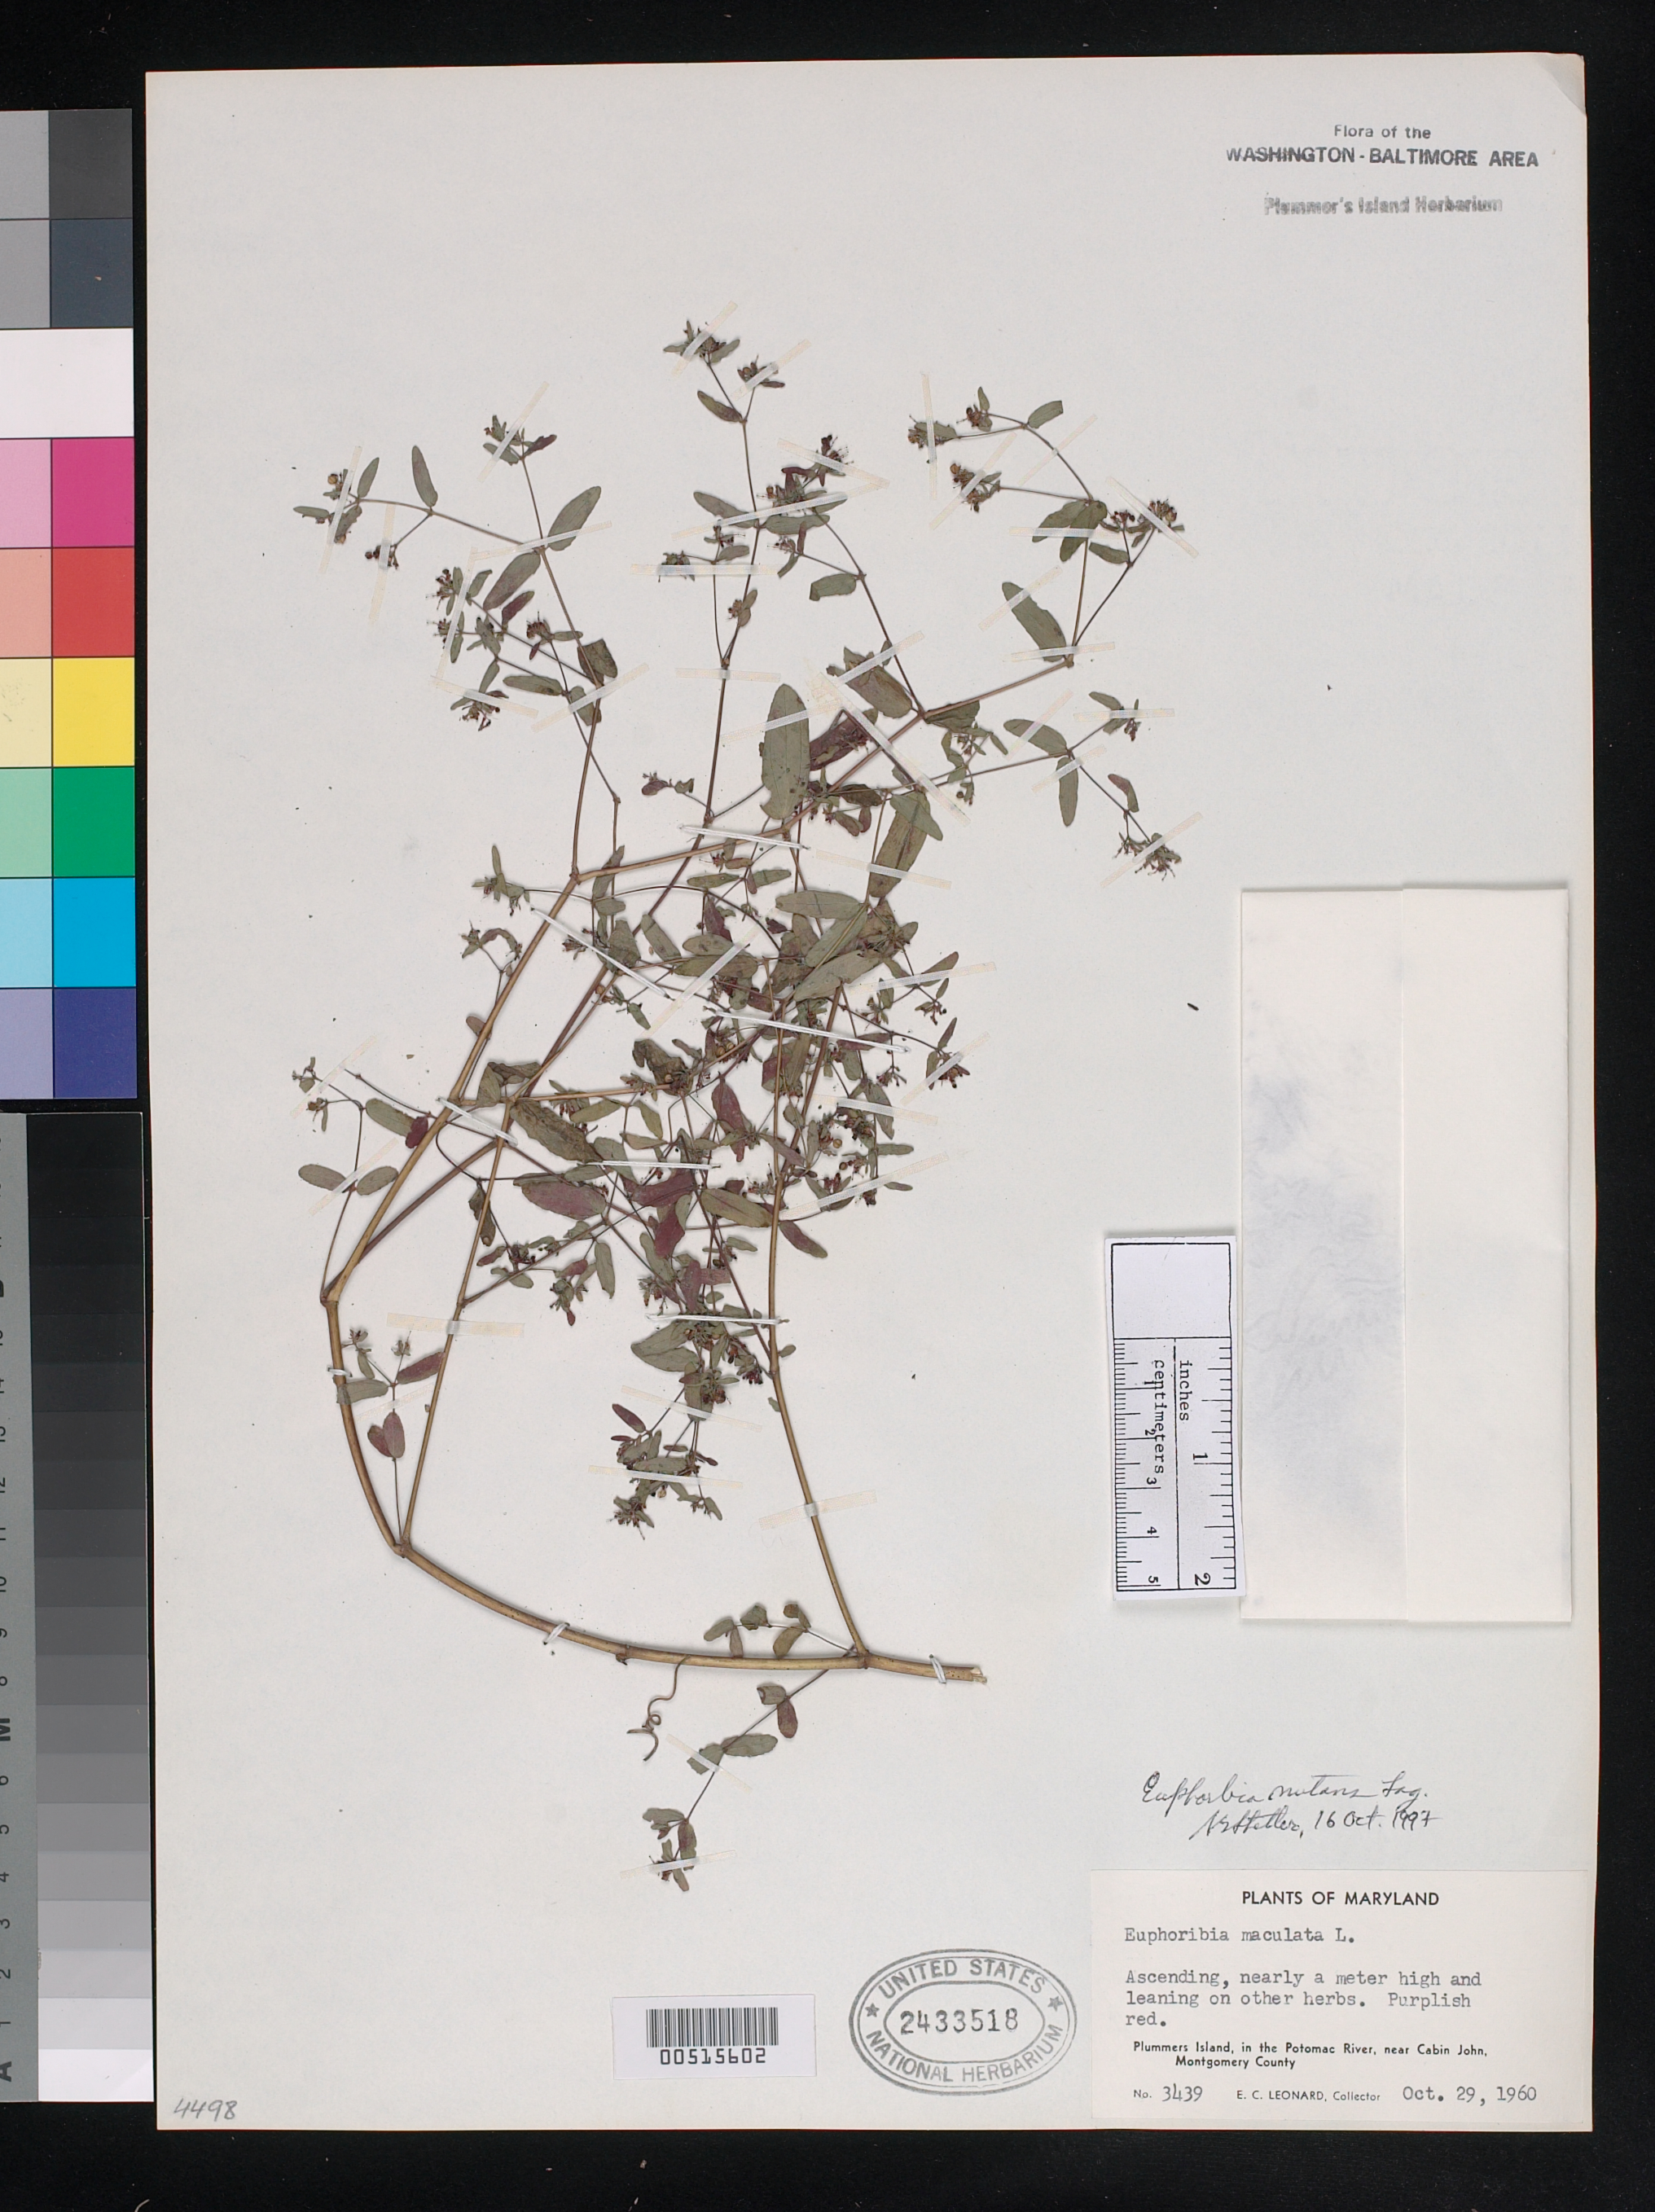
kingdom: Plantae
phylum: Tracheophyta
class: Magnoliopsida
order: Malpighiales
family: Euphorbiaceae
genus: Euphorbia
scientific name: Euphorbia nutans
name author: Lag.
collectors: E. C. Leonard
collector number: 3439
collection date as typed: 29 Oct 1960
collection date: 1960-10-29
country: United States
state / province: Maryland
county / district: Montgomery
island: Plummers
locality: Plummer's Island, in the Potomac River near Cabin John C. & O. Canal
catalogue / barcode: US 2433518